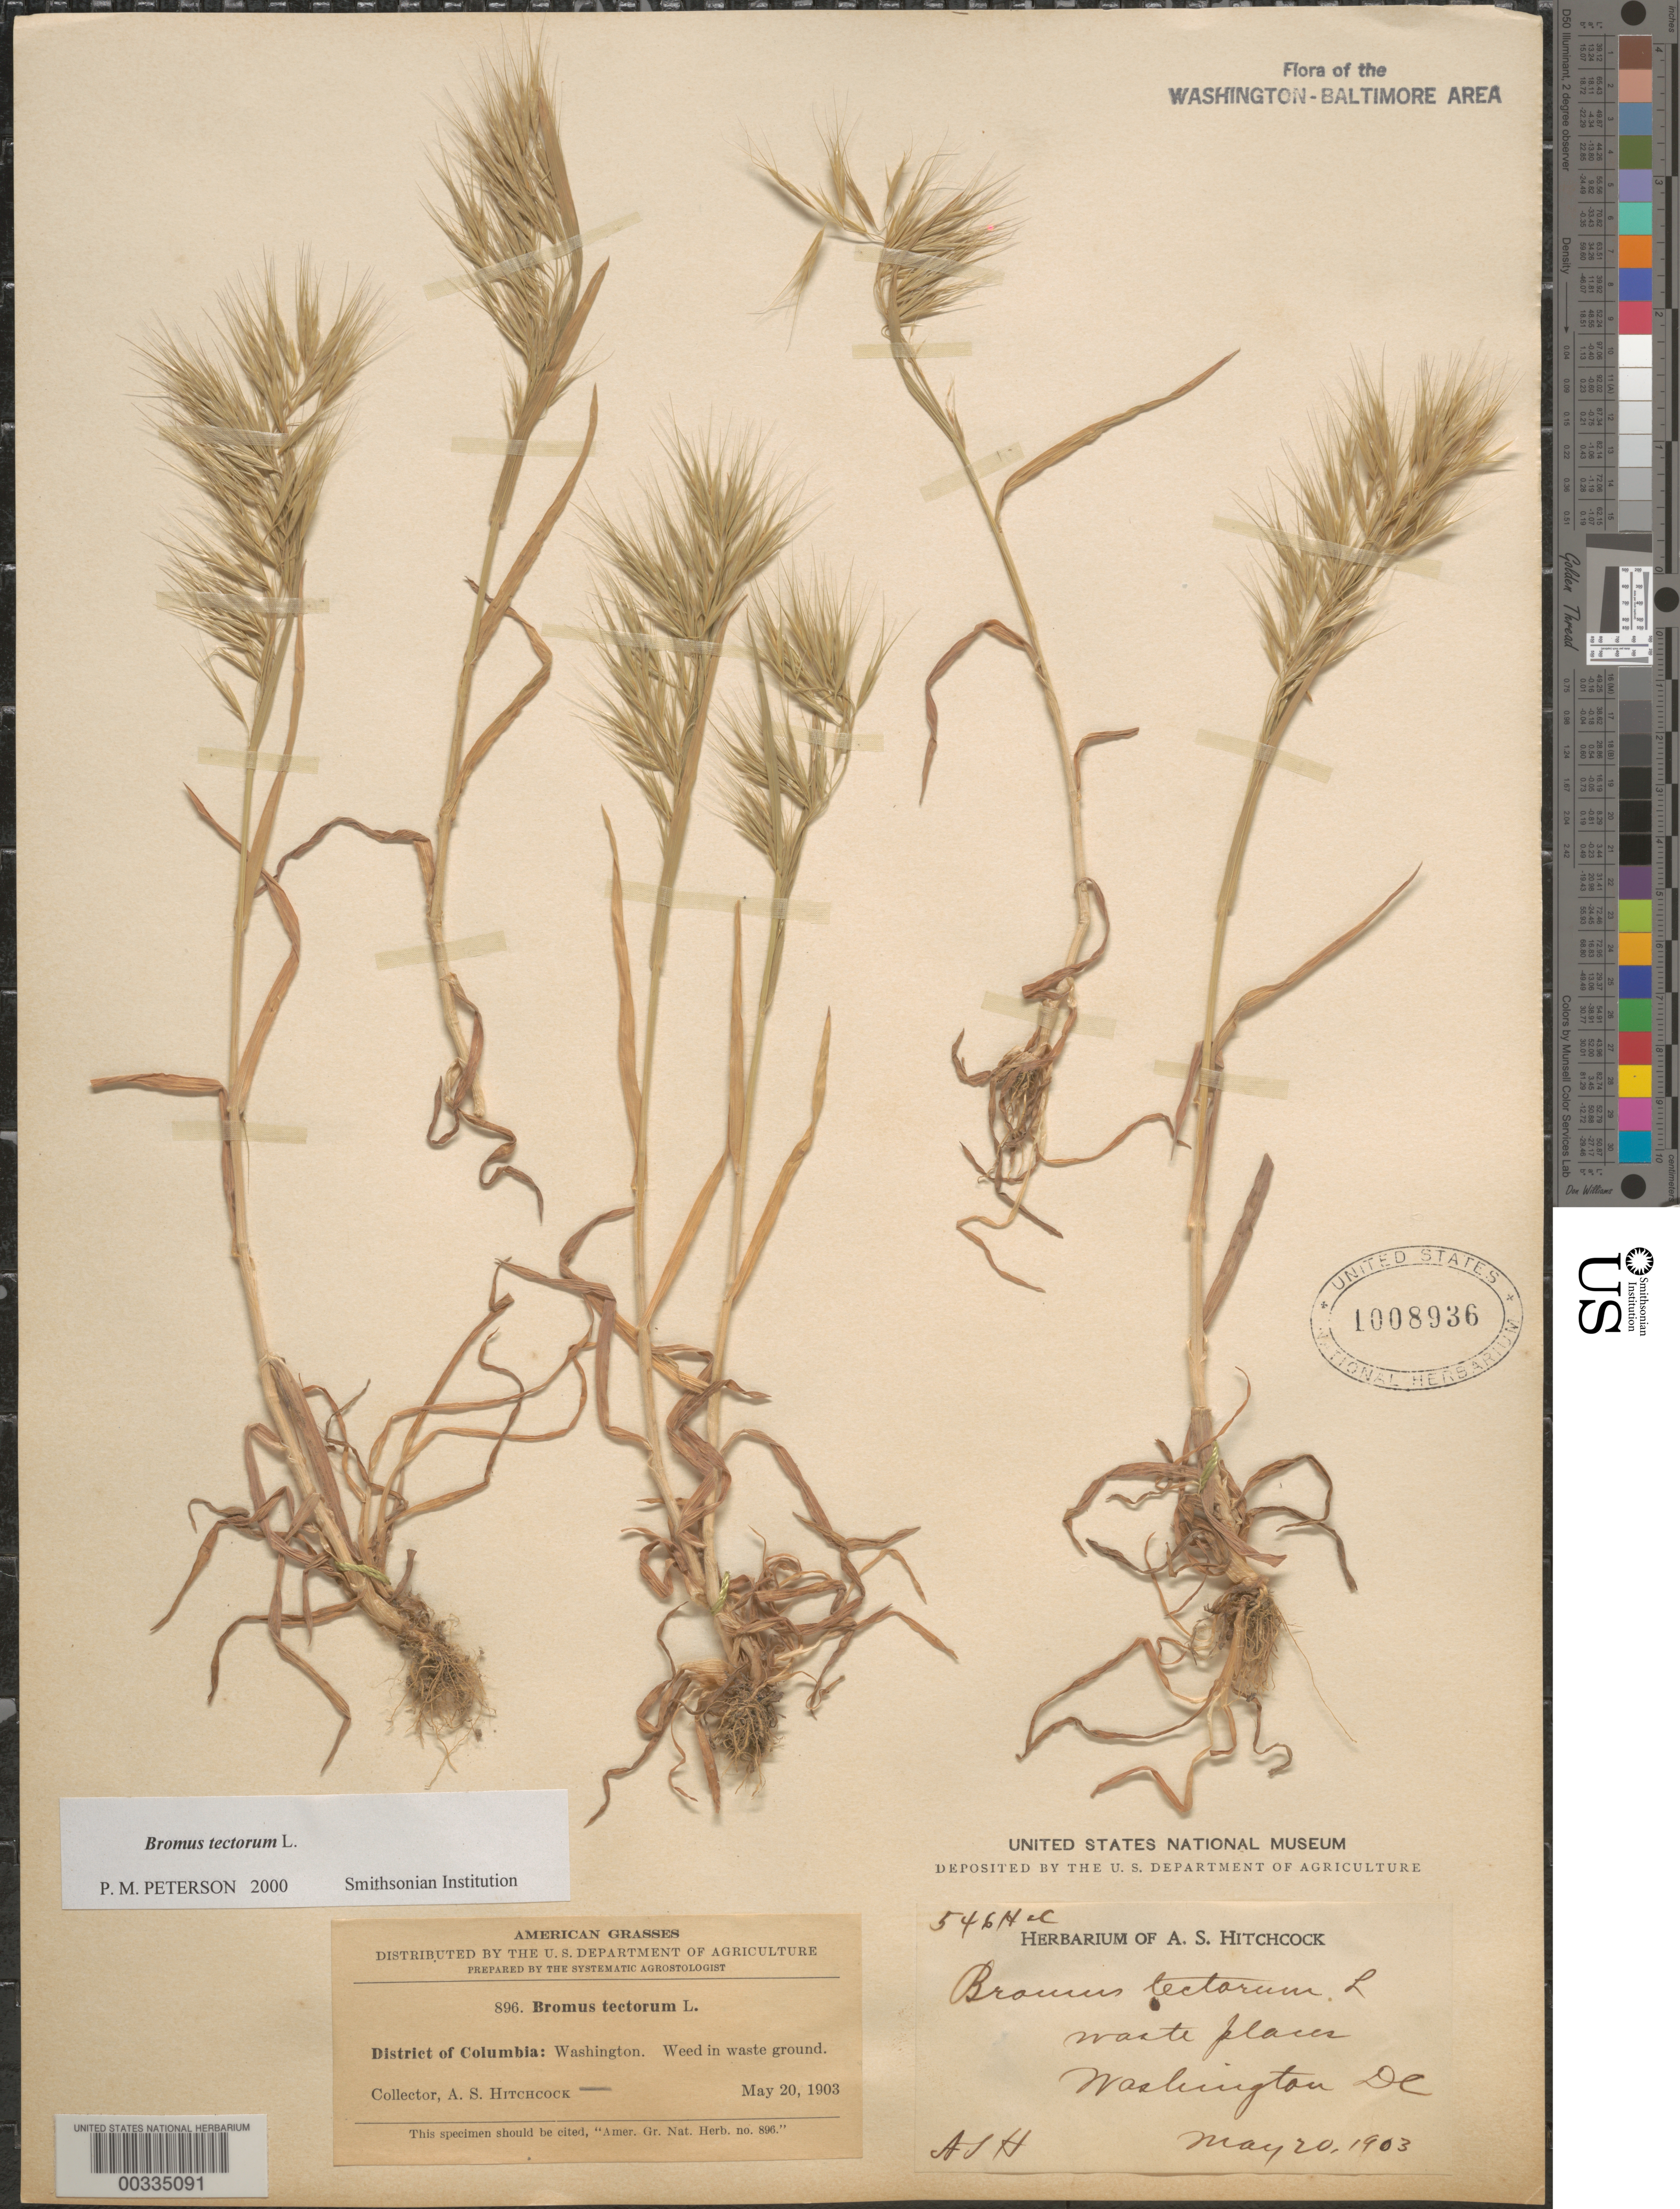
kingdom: Plantae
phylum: Tracheophyta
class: Liliopsida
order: Poales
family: Poaceae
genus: Bromus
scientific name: Bromus tectorum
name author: L.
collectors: A. S. Hitchcock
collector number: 546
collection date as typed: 20 May 1903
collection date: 1903-05-20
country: United States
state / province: District of Columbia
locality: Washington DC area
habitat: Waste ground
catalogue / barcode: US 1008936